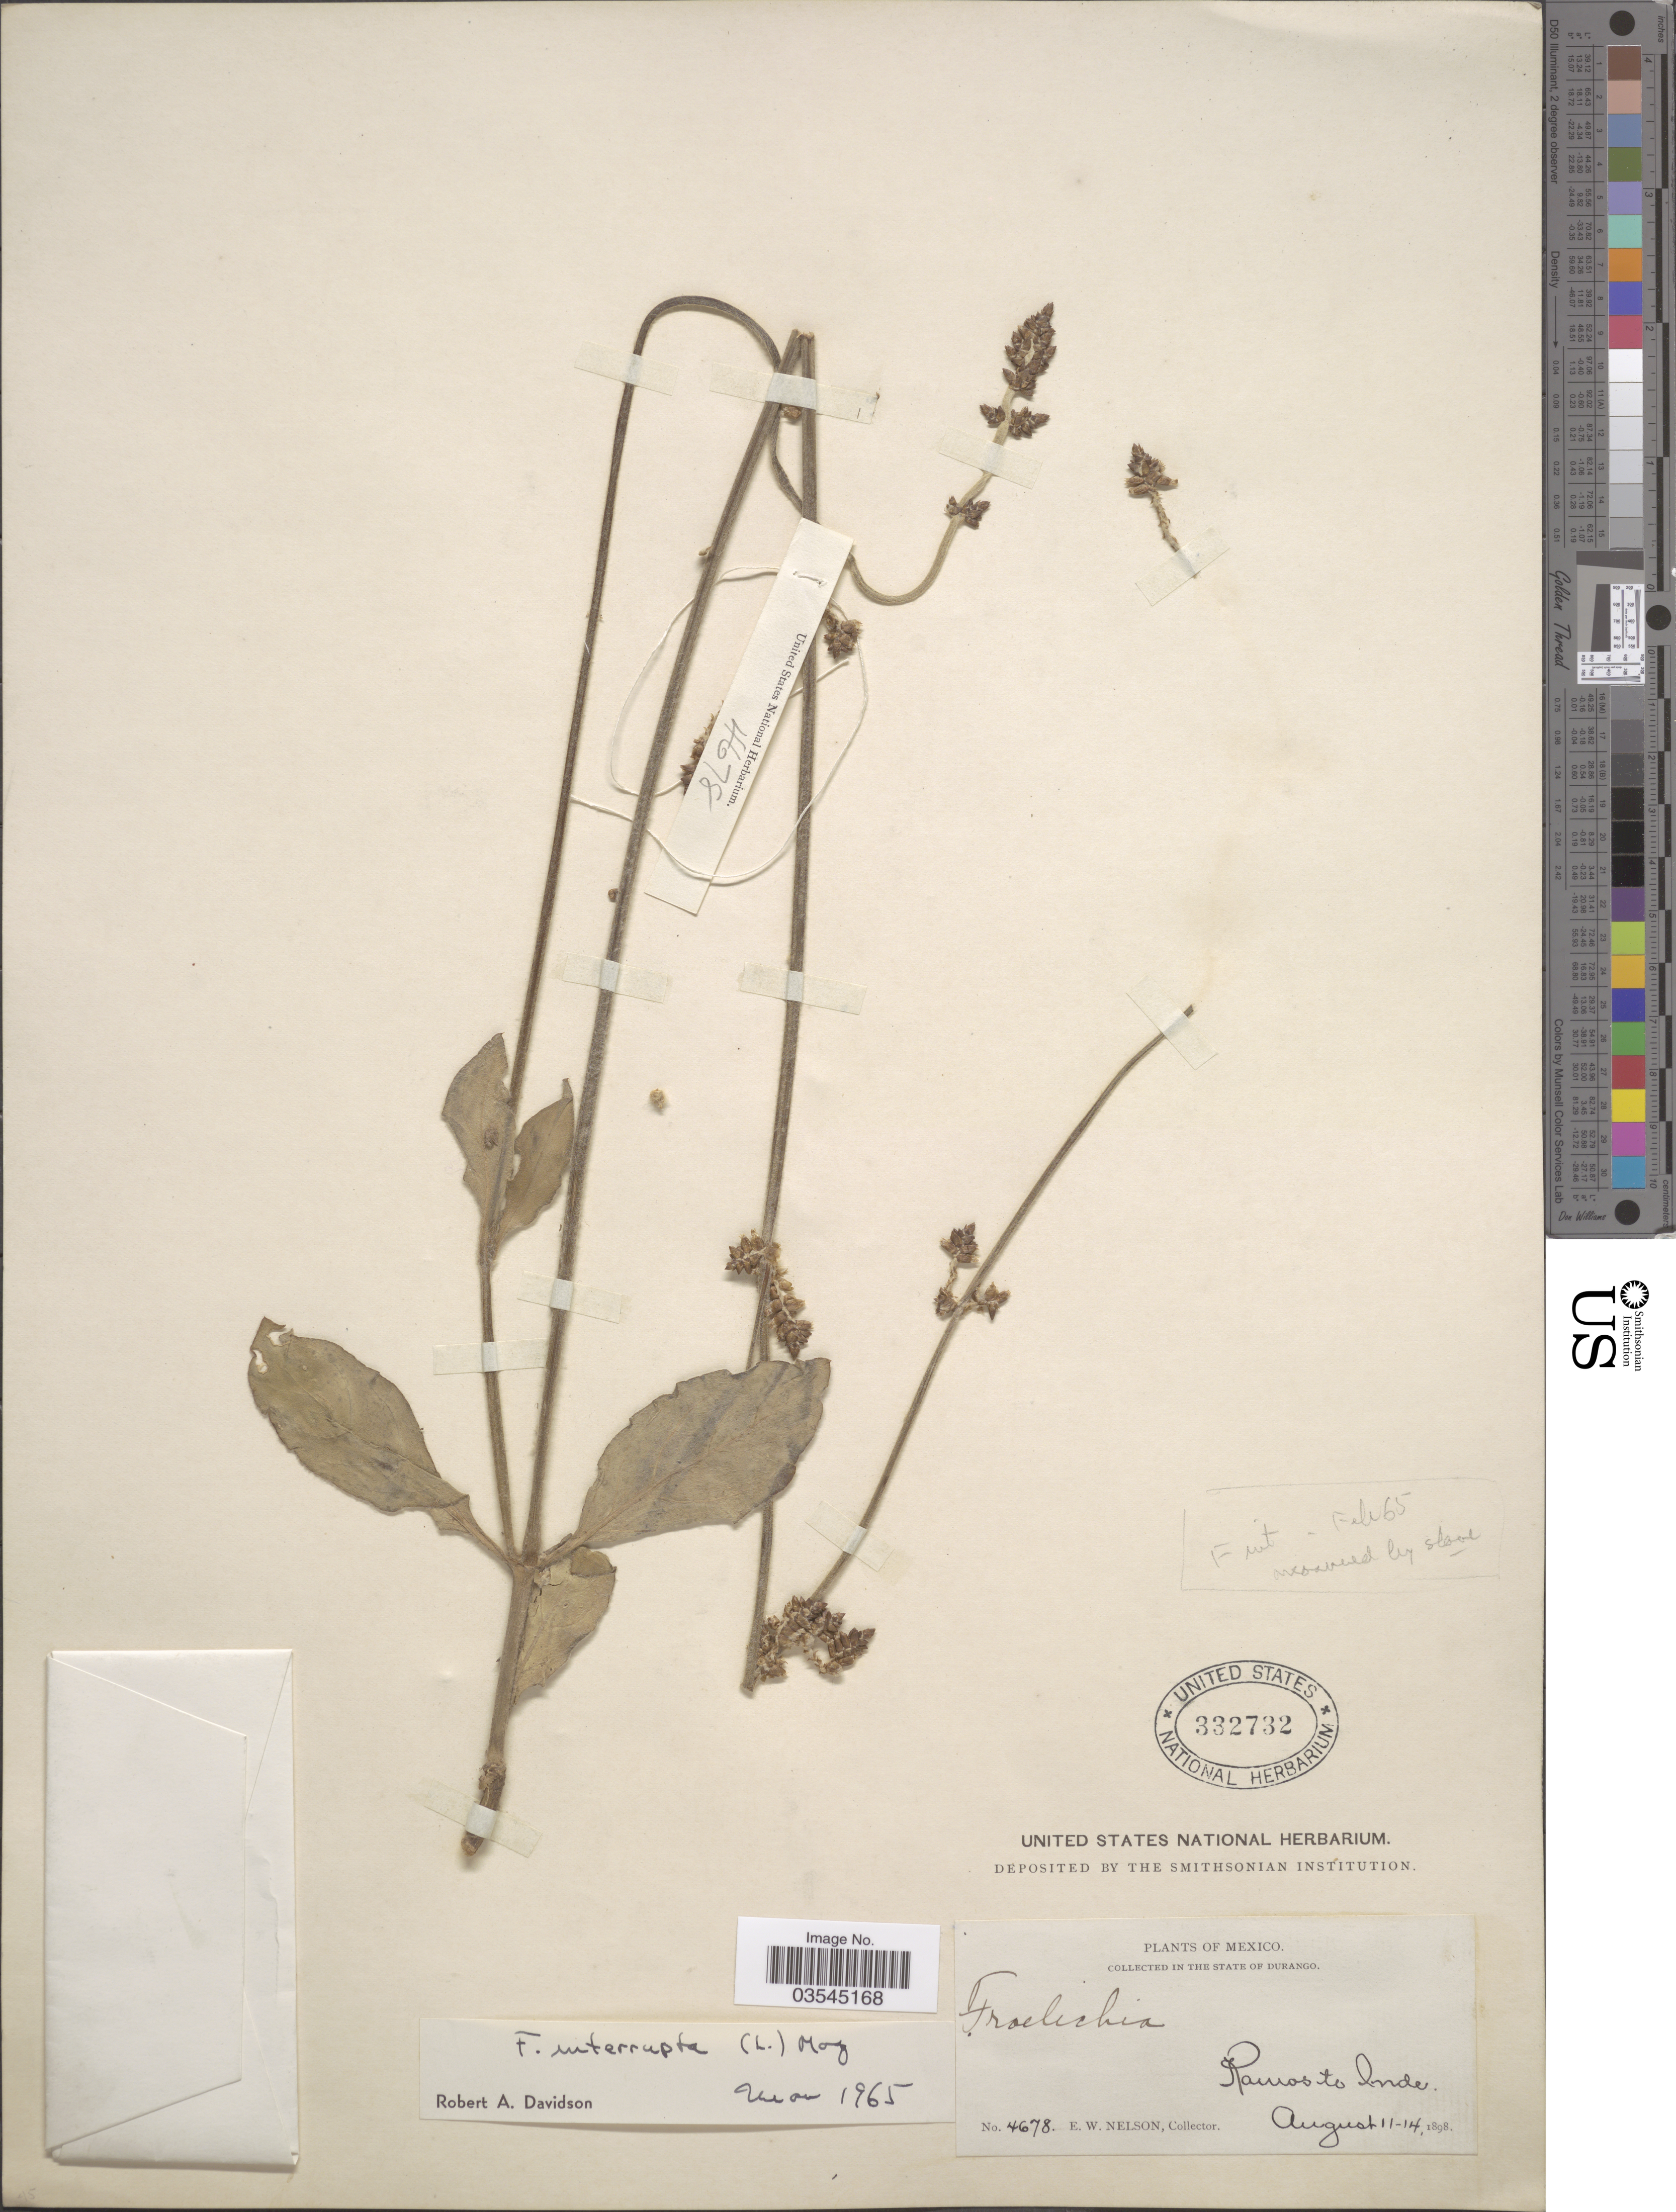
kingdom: Plantae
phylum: Tracheophyta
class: Magnoliopsida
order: Caryophyllales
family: Amaranthaceae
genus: Froelichia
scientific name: Froelichia interrupta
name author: (L.) Moq.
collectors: E. W. Nelson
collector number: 4678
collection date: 1898-08-11/1898-08-14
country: Mexico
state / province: Durango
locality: Ramos to Inde.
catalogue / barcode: US 332732